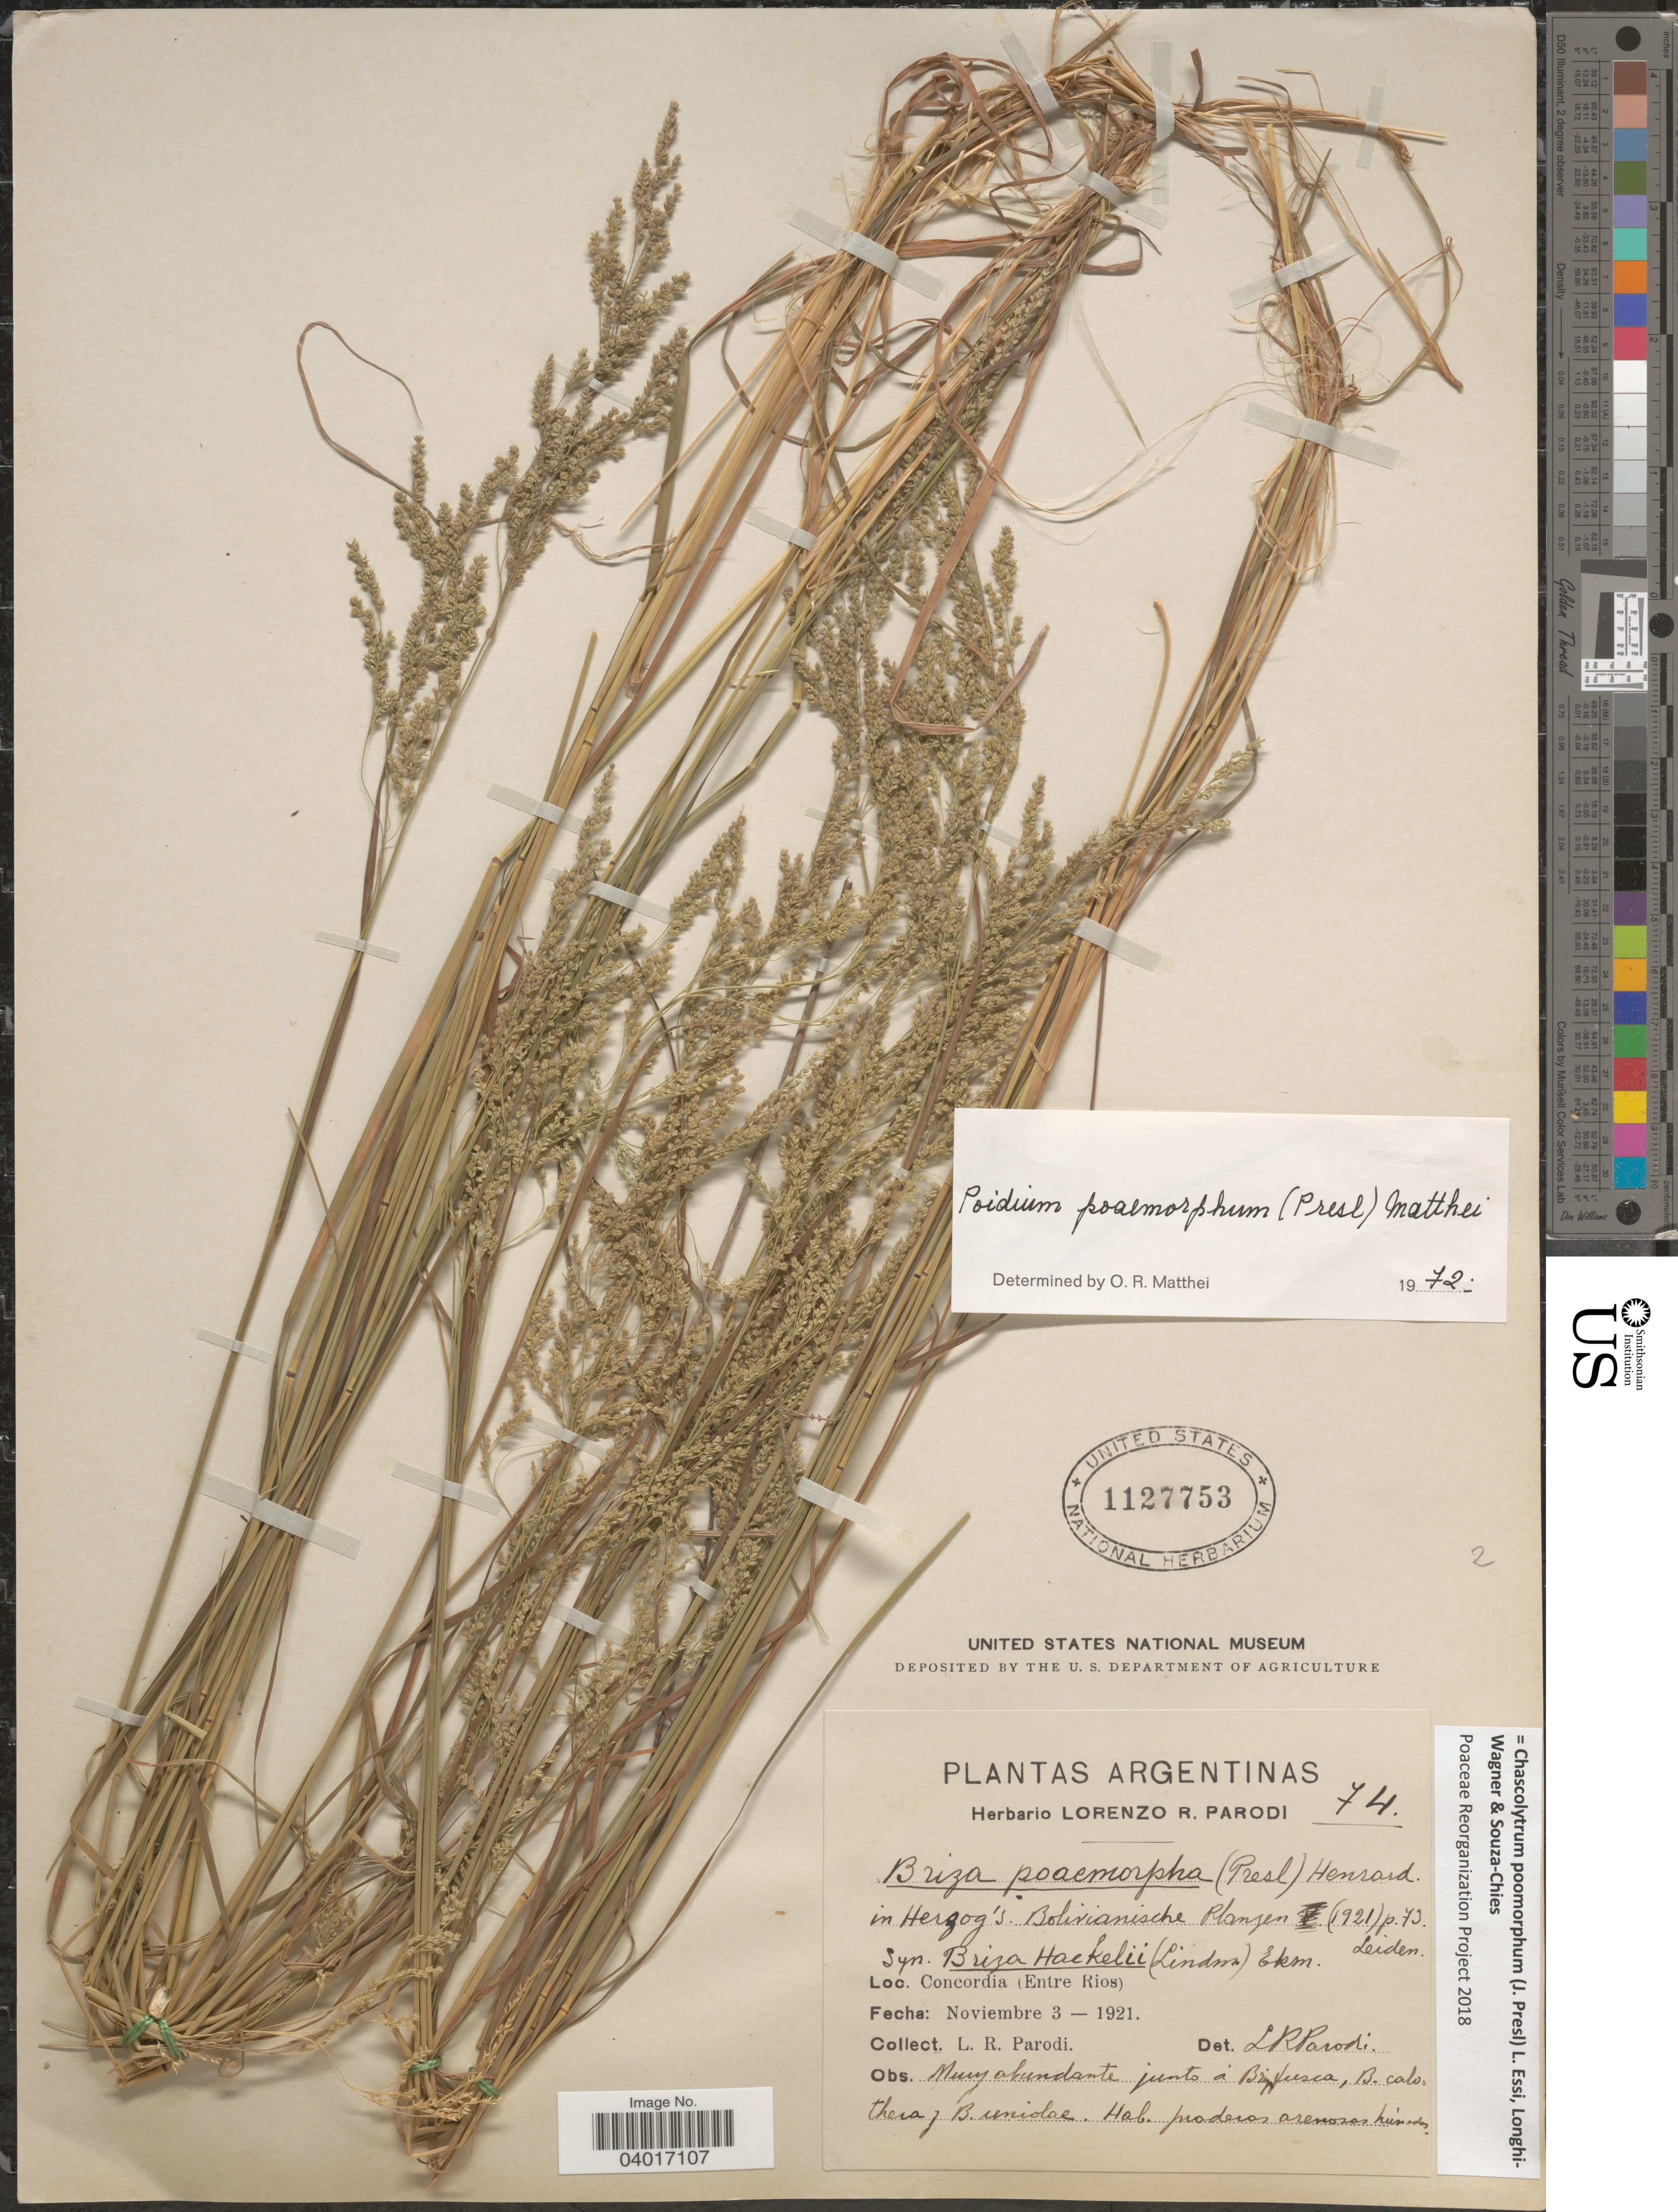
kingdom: Plantae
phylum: Tracheophyta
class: Liliopsida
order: Poales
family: Poaceae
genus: Chascolytrum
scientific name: Chascolytrum poomorphum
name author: (J. Presl) L. Essi et al.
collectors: L. R. Parodi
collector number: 74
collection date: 1921-11-03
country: Argentina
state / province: Entre Rios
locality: Concordia.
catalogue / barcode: US 1127753